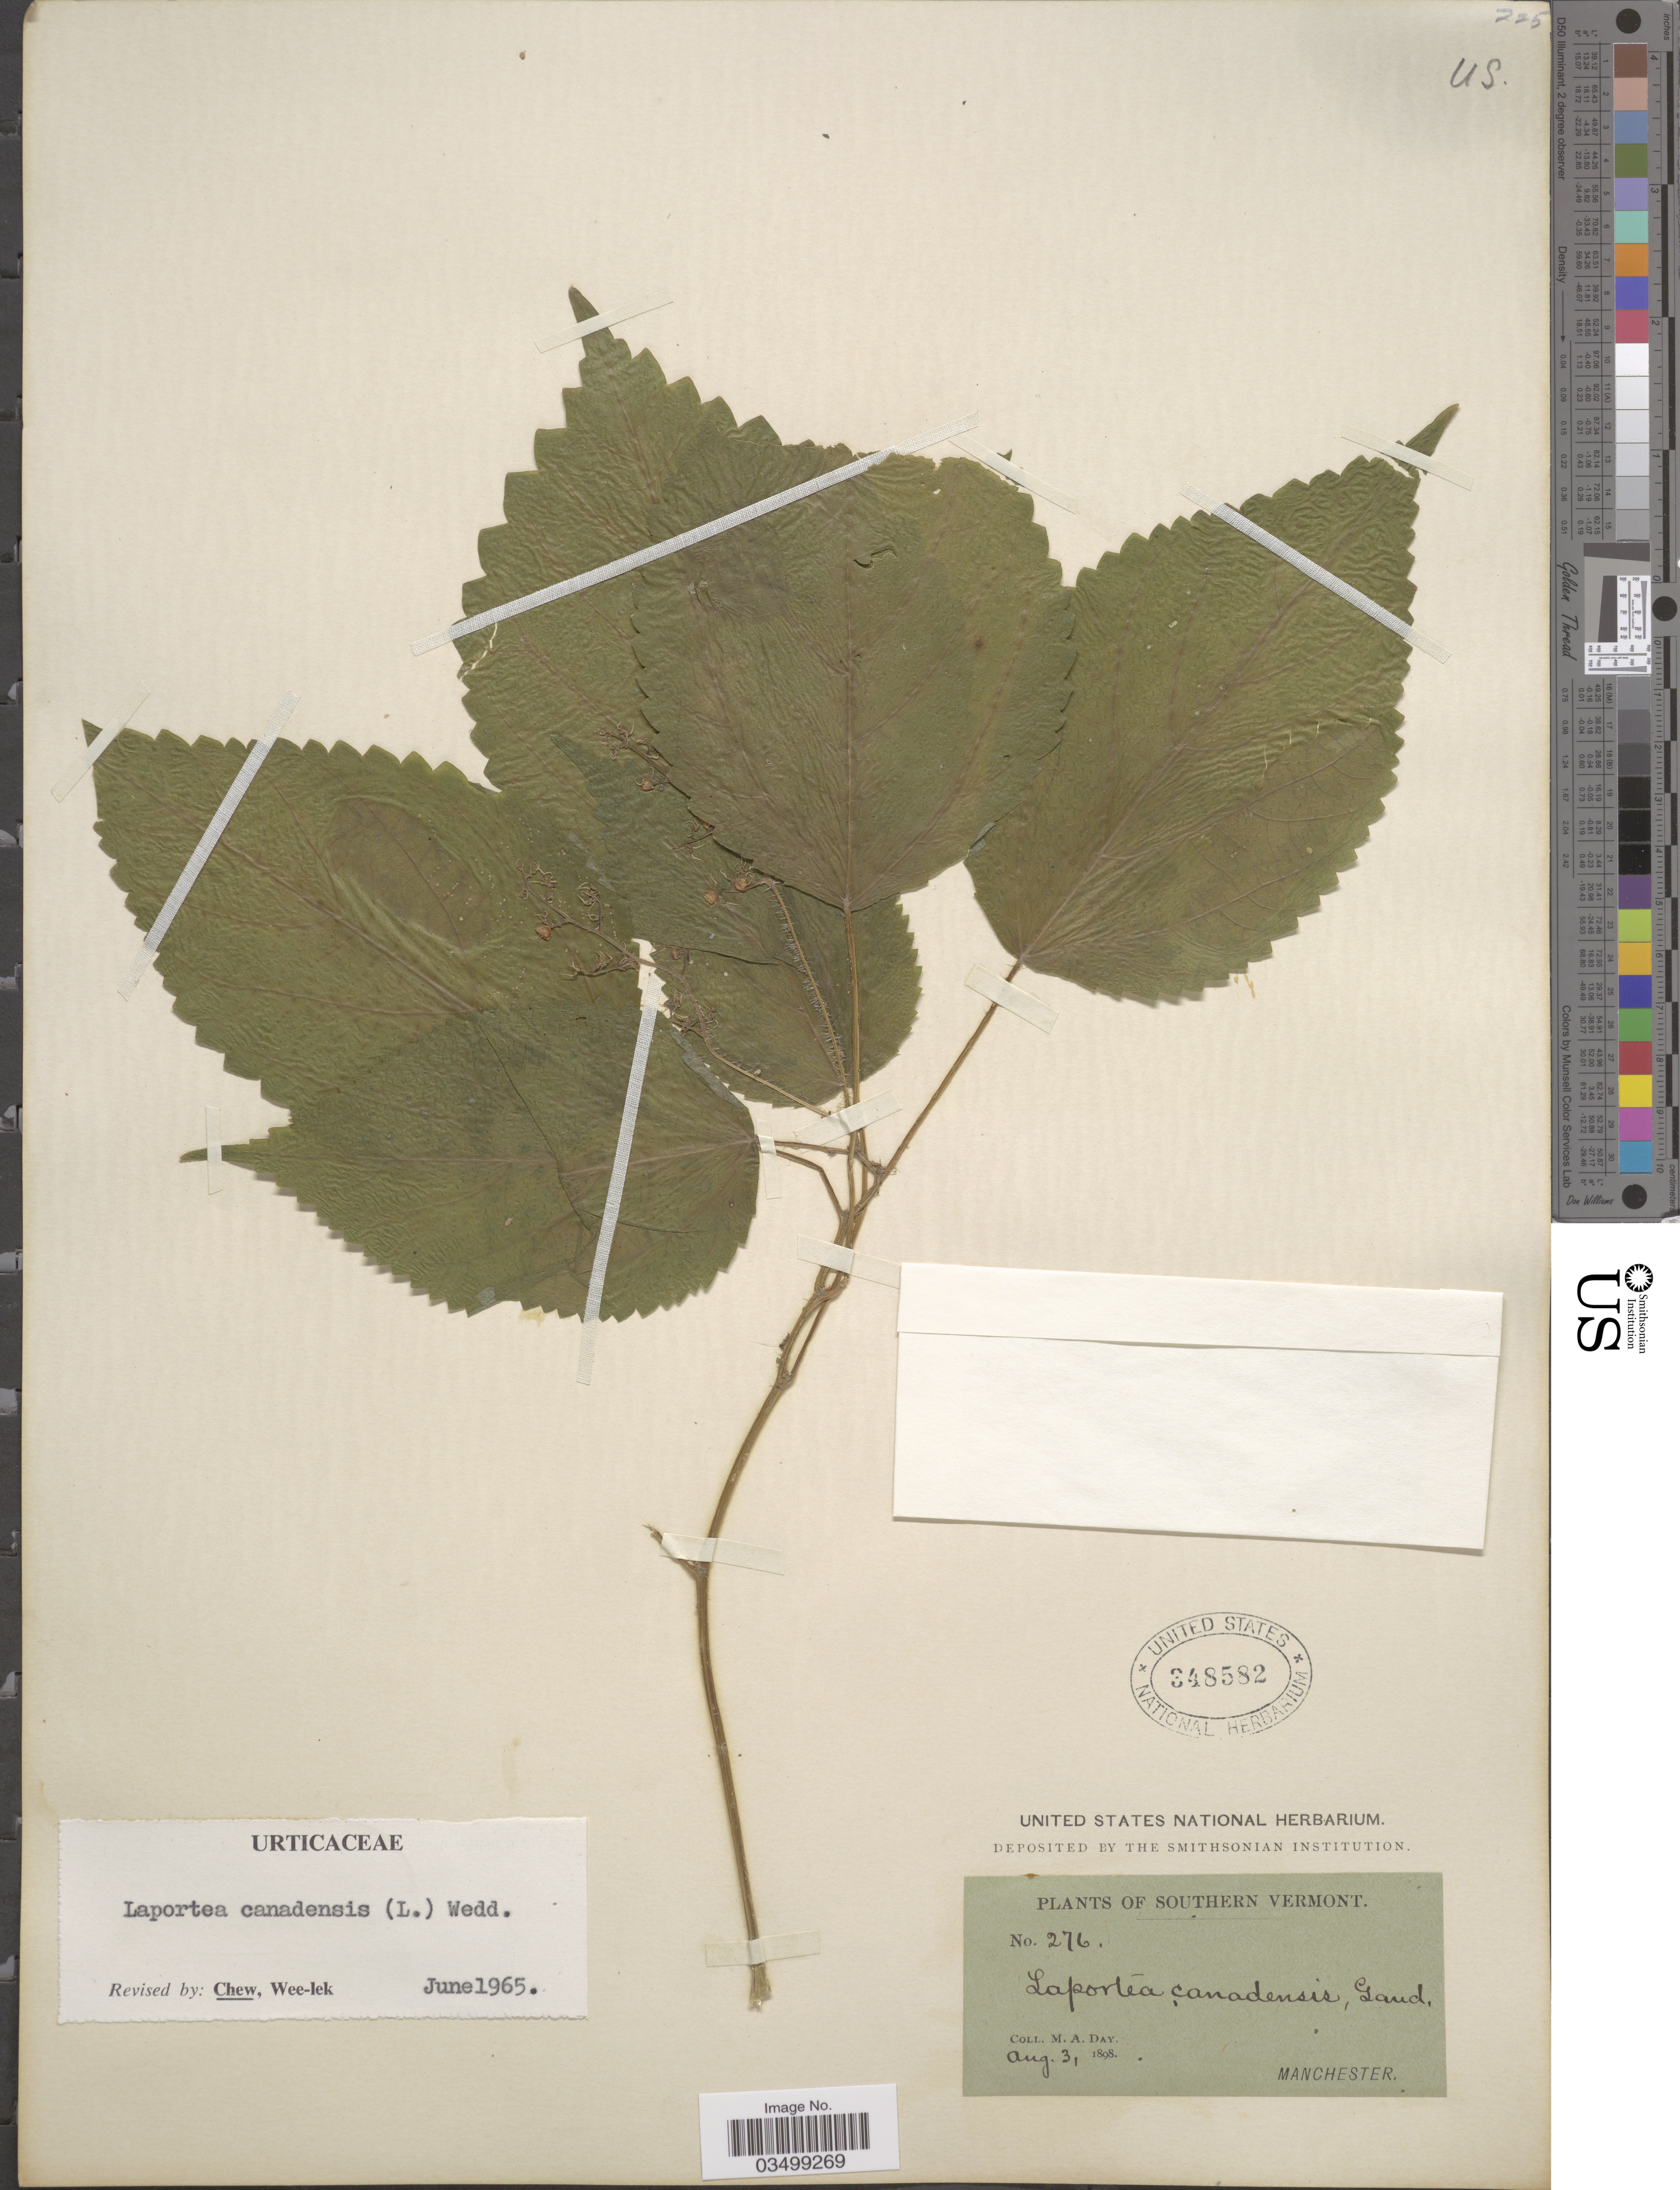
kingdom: Plantae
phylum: Tracheophyta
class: Magnoliopsida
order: Rosales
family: Urticaceae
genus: Laportea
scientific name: Laportea canadensis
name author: (L.) Wedd.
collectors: M. Day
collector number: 276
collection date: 1898-08-03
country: United States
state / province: Vermont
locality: Southern Vermont. Manchester.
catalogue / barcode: US 348582